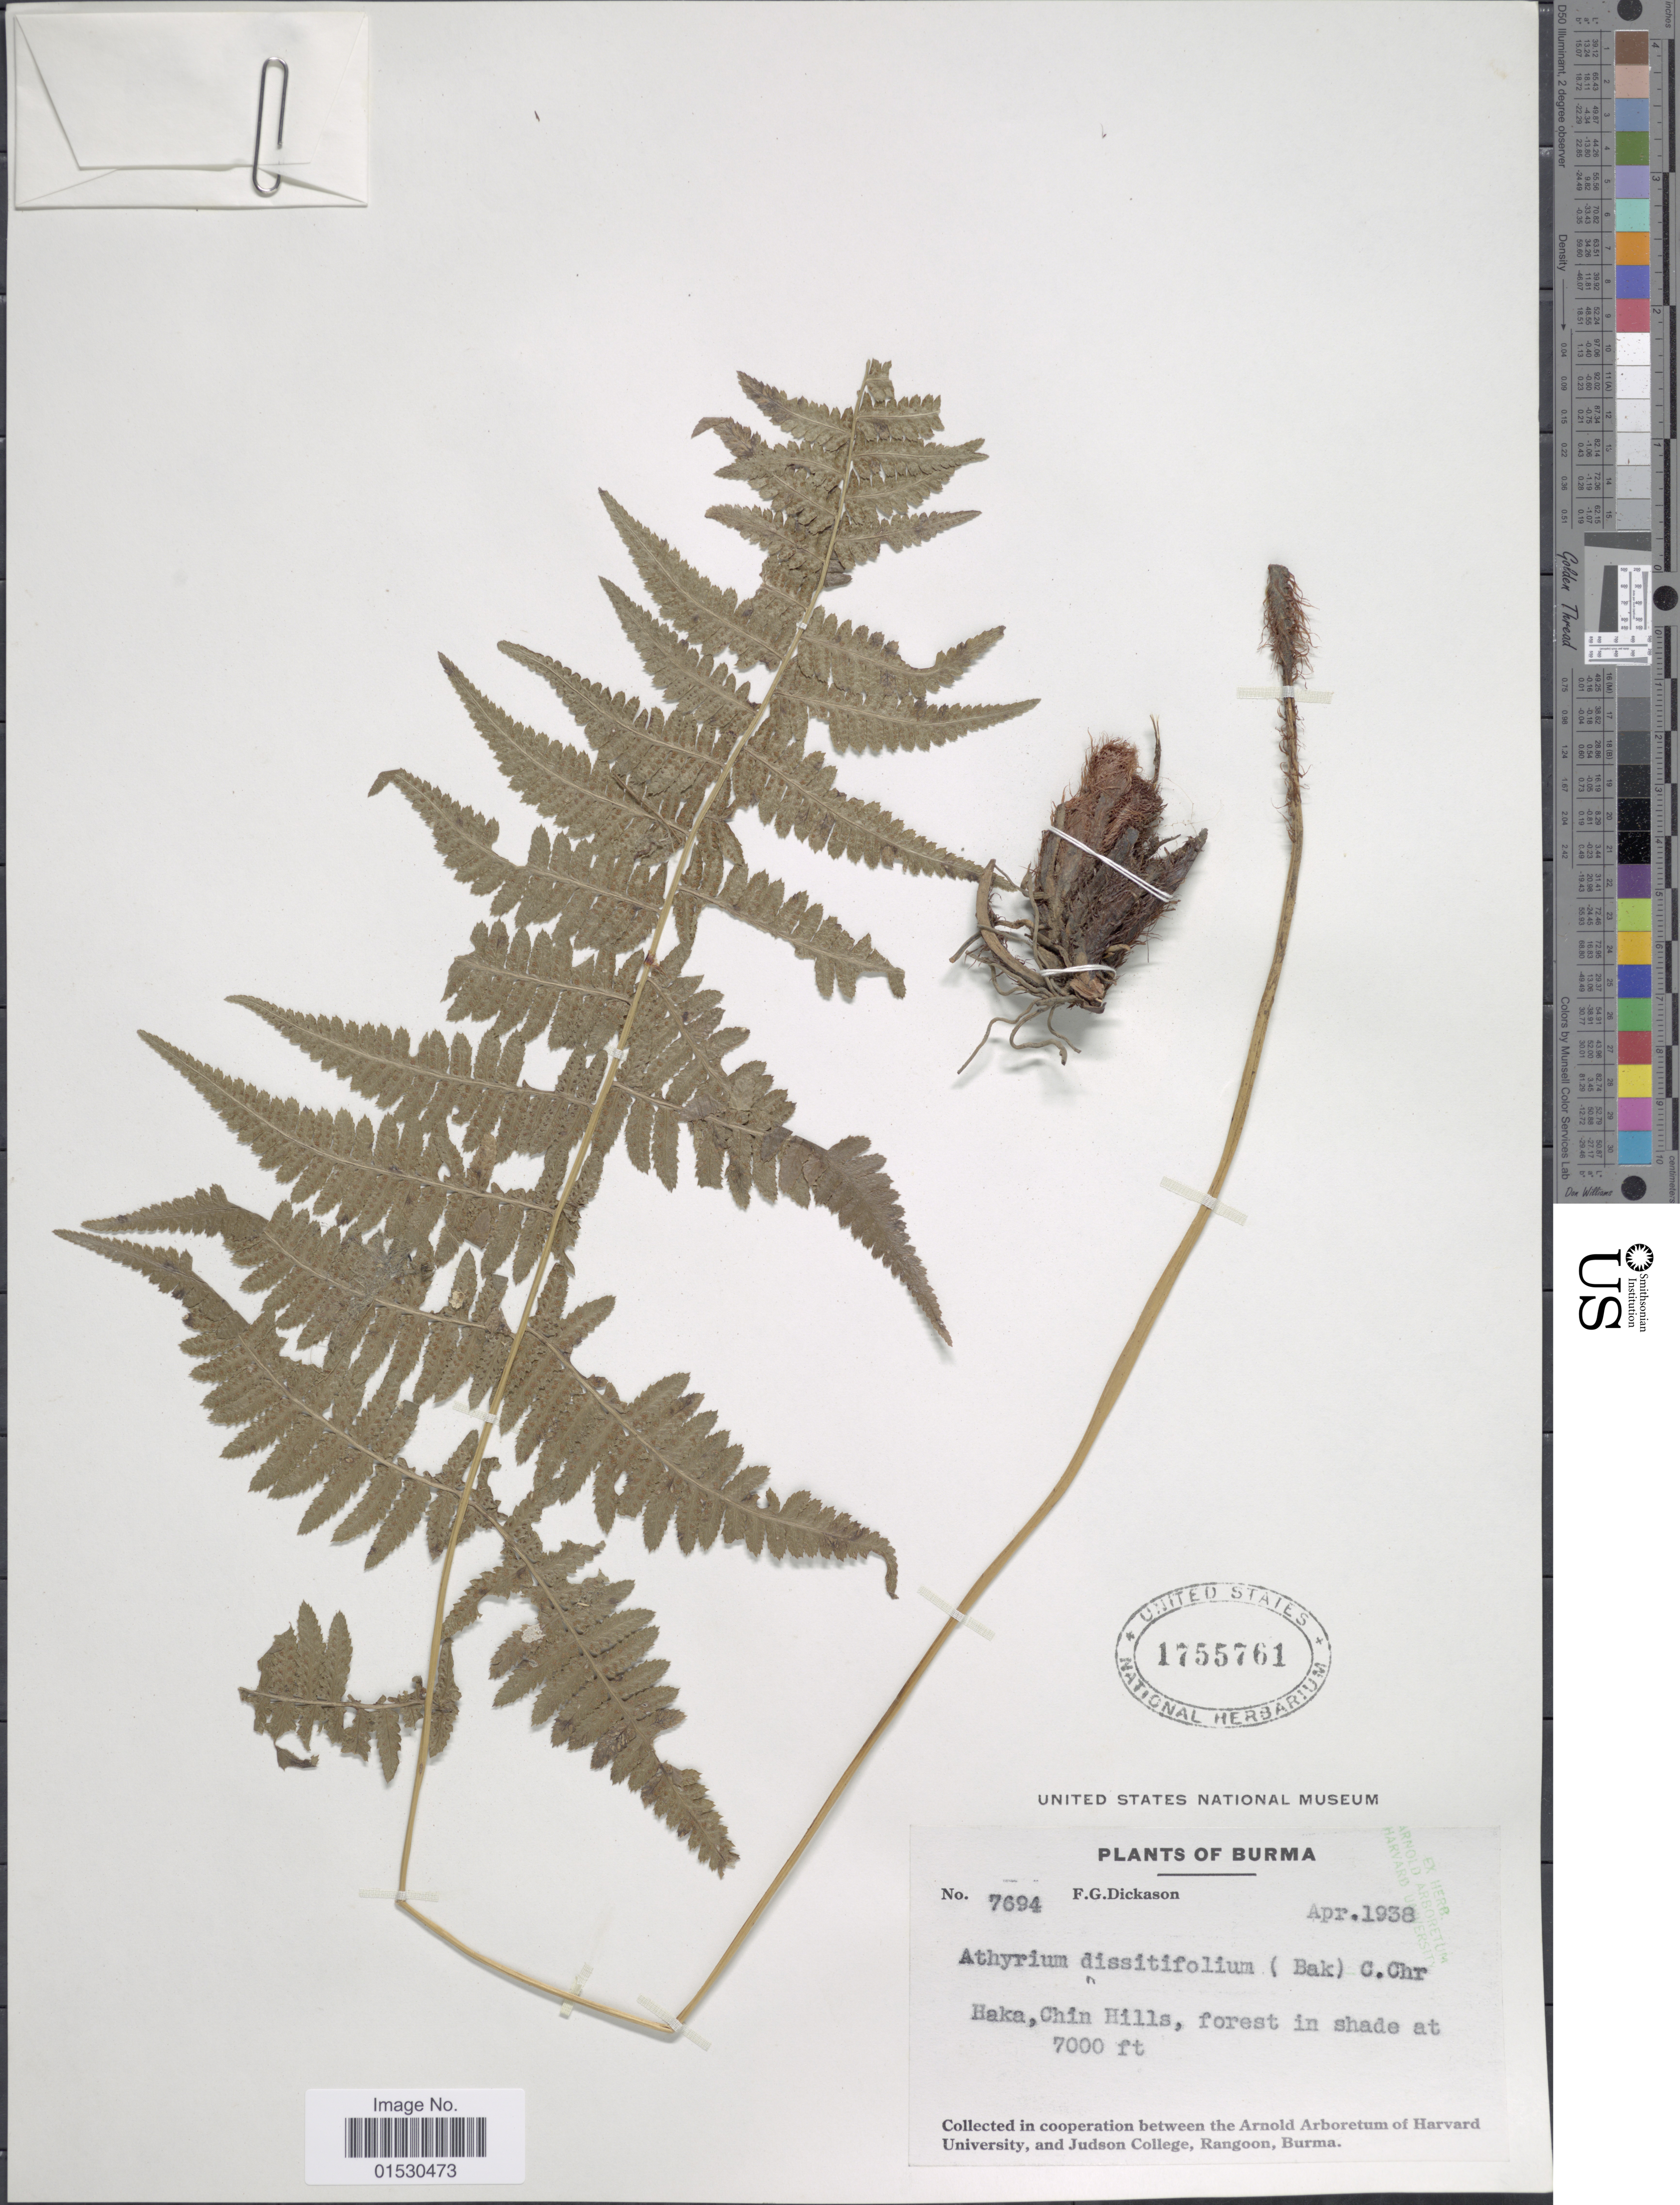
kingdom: Plantae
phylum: Tracheophyta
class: Polypodiopsida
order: Polypodiales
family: Athyriaceae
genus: Athyrium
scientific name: Athyrium dissitifolium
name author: (Baker) C. Chr.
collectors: F. Dickason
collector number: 7694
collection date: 1938-04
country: Myanmar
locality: Burma, Haka, Chin Hills, forest in shade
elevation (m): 2134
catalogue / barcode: US 1755761